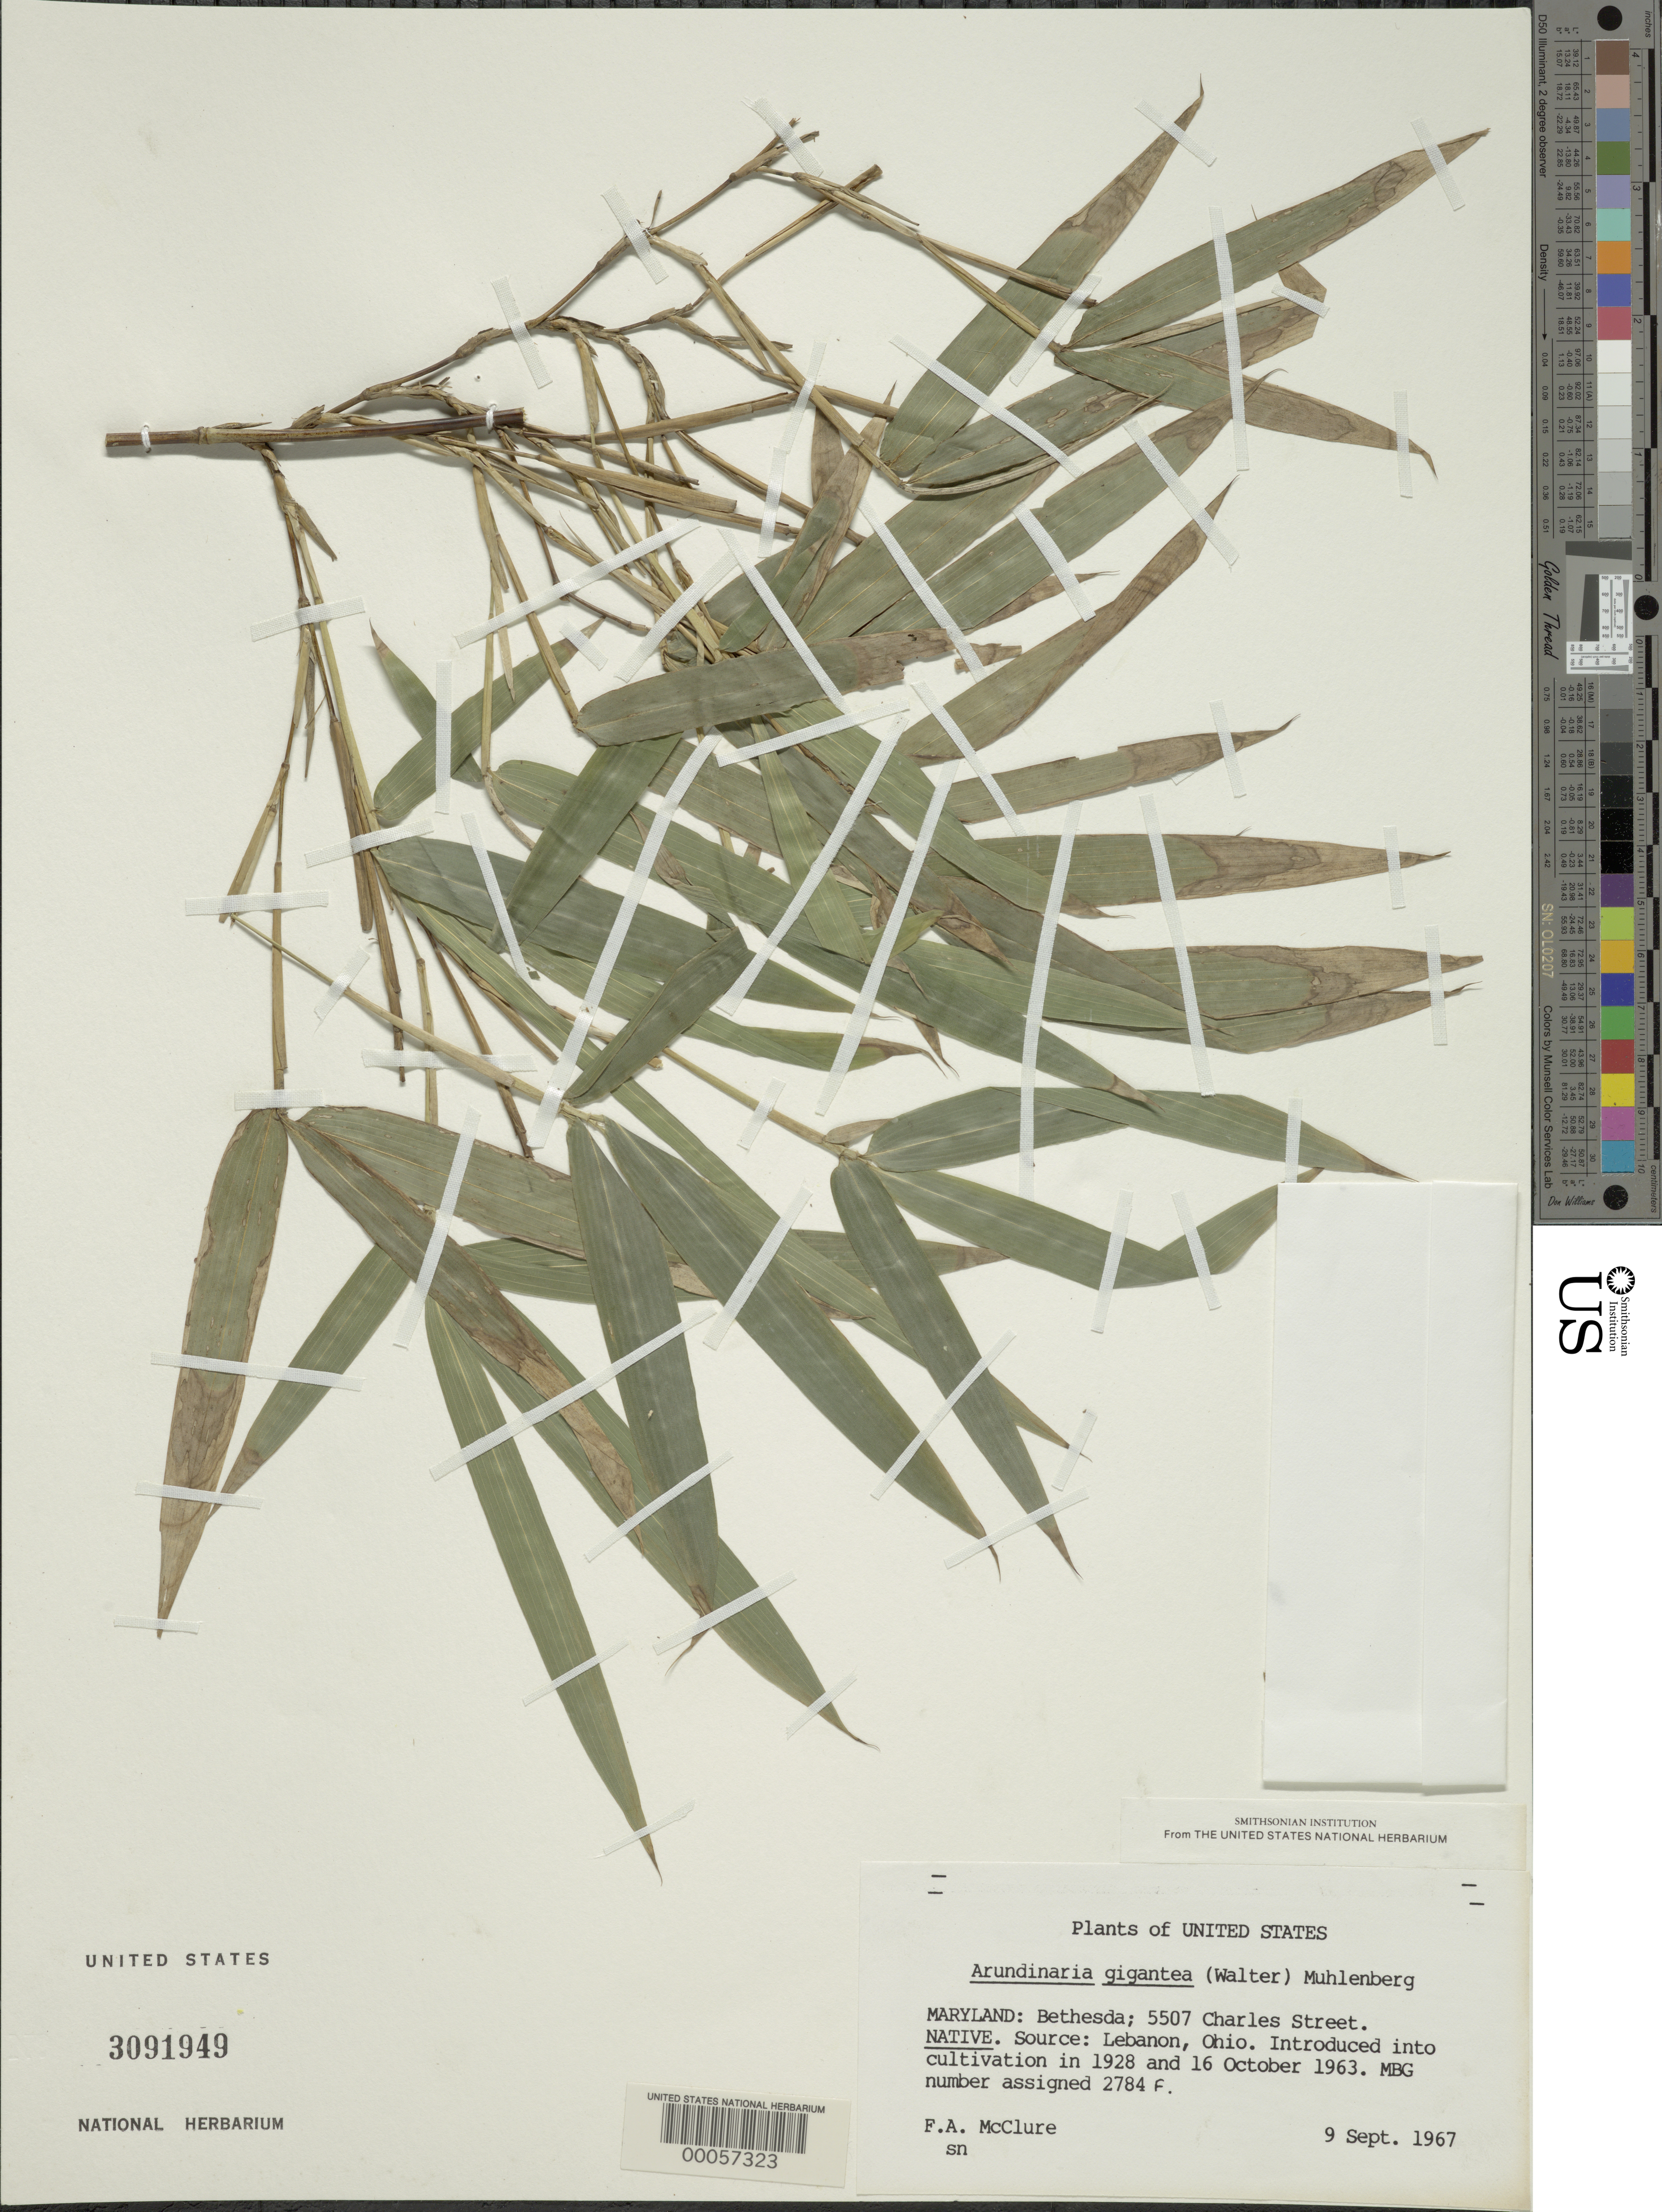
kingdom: Plantae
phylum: Tracheophyta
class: Liliopsida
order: Poales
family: Poaceae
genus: Arundinaria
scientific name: Arundinaria gigantea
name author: (Walter) Muhl.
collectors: F. A. McClure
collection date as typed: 09 Sep 1967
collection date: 1967-09-09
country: United States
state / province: Maryland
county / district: Montgomery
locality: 5507 Charles Street, Bethesda (McClure's garden)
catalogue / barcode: US 3091949